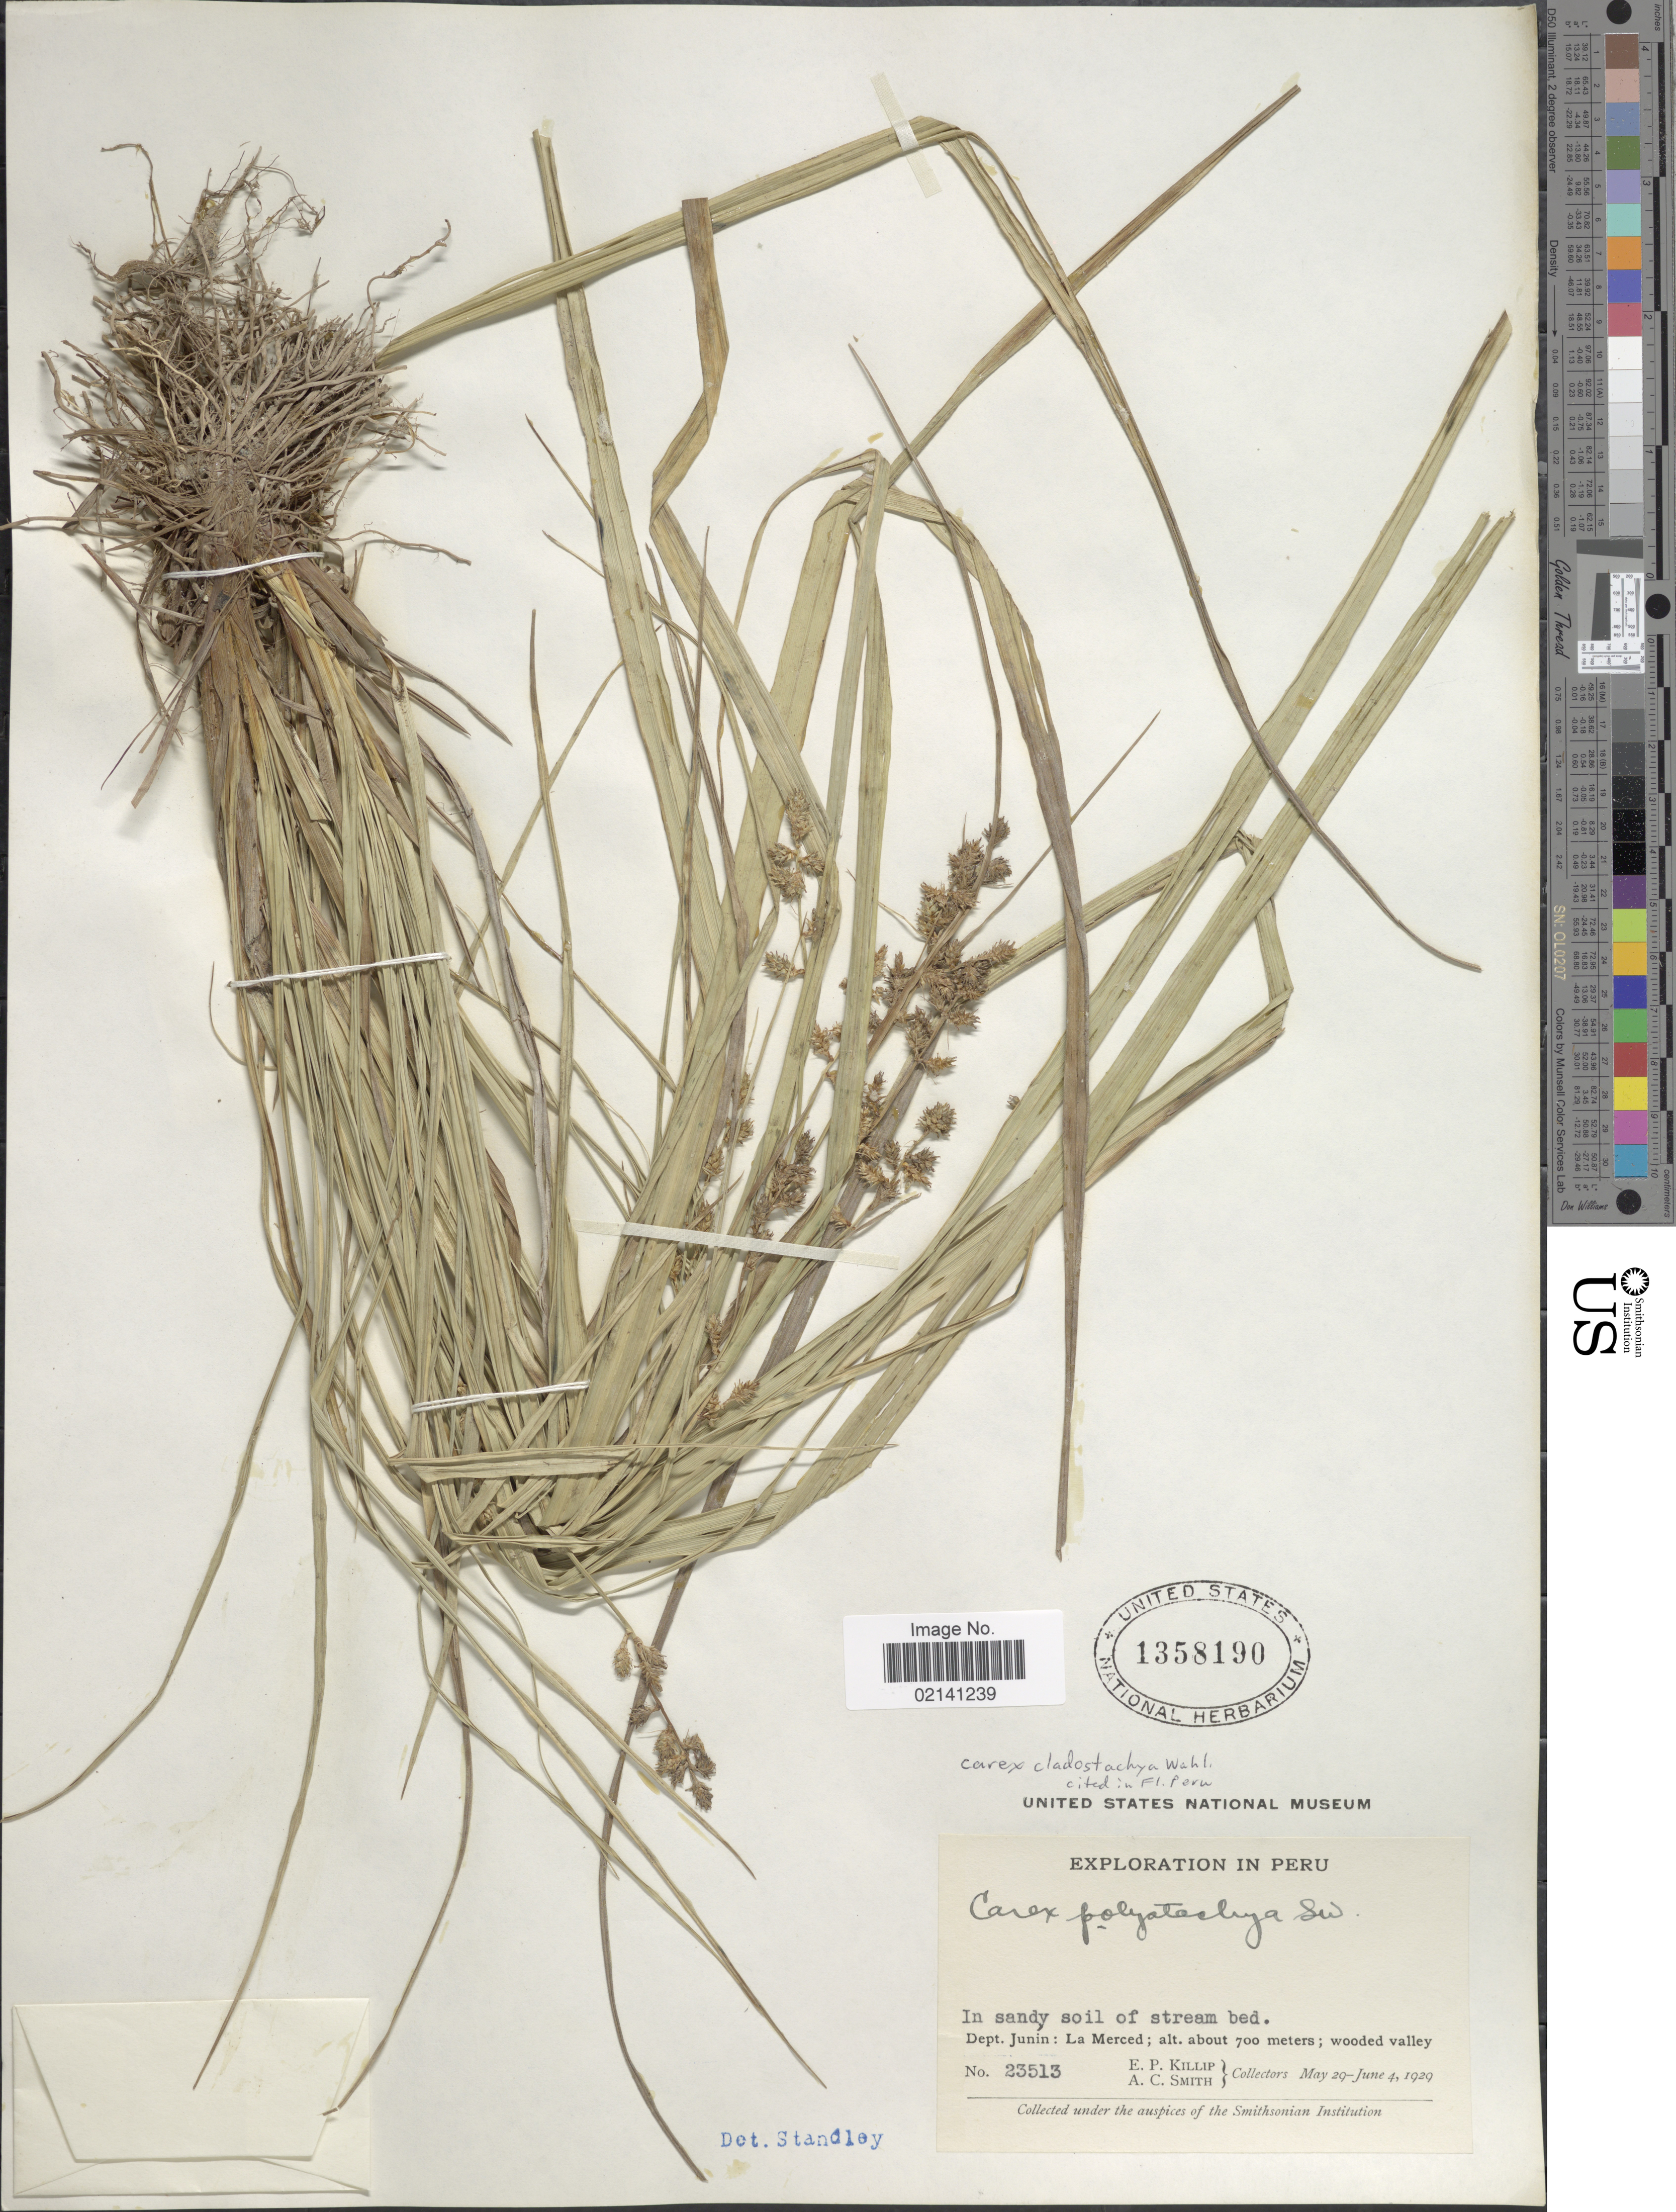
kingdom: Plantae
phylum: Tracheophyta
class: Liliopsida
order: Poales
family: Cyperaceae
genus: Carex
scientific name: Carex polystachya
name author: Sw. ex Wahlenb.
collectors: E. P. Killip & A. C. Smith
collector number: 23513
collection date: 1929-05-29/1929-06-04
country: Peru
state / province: Junín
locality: In sandy soil of stream bed, La Merced, wooded valley.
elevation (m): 700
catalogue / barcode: US 1358190